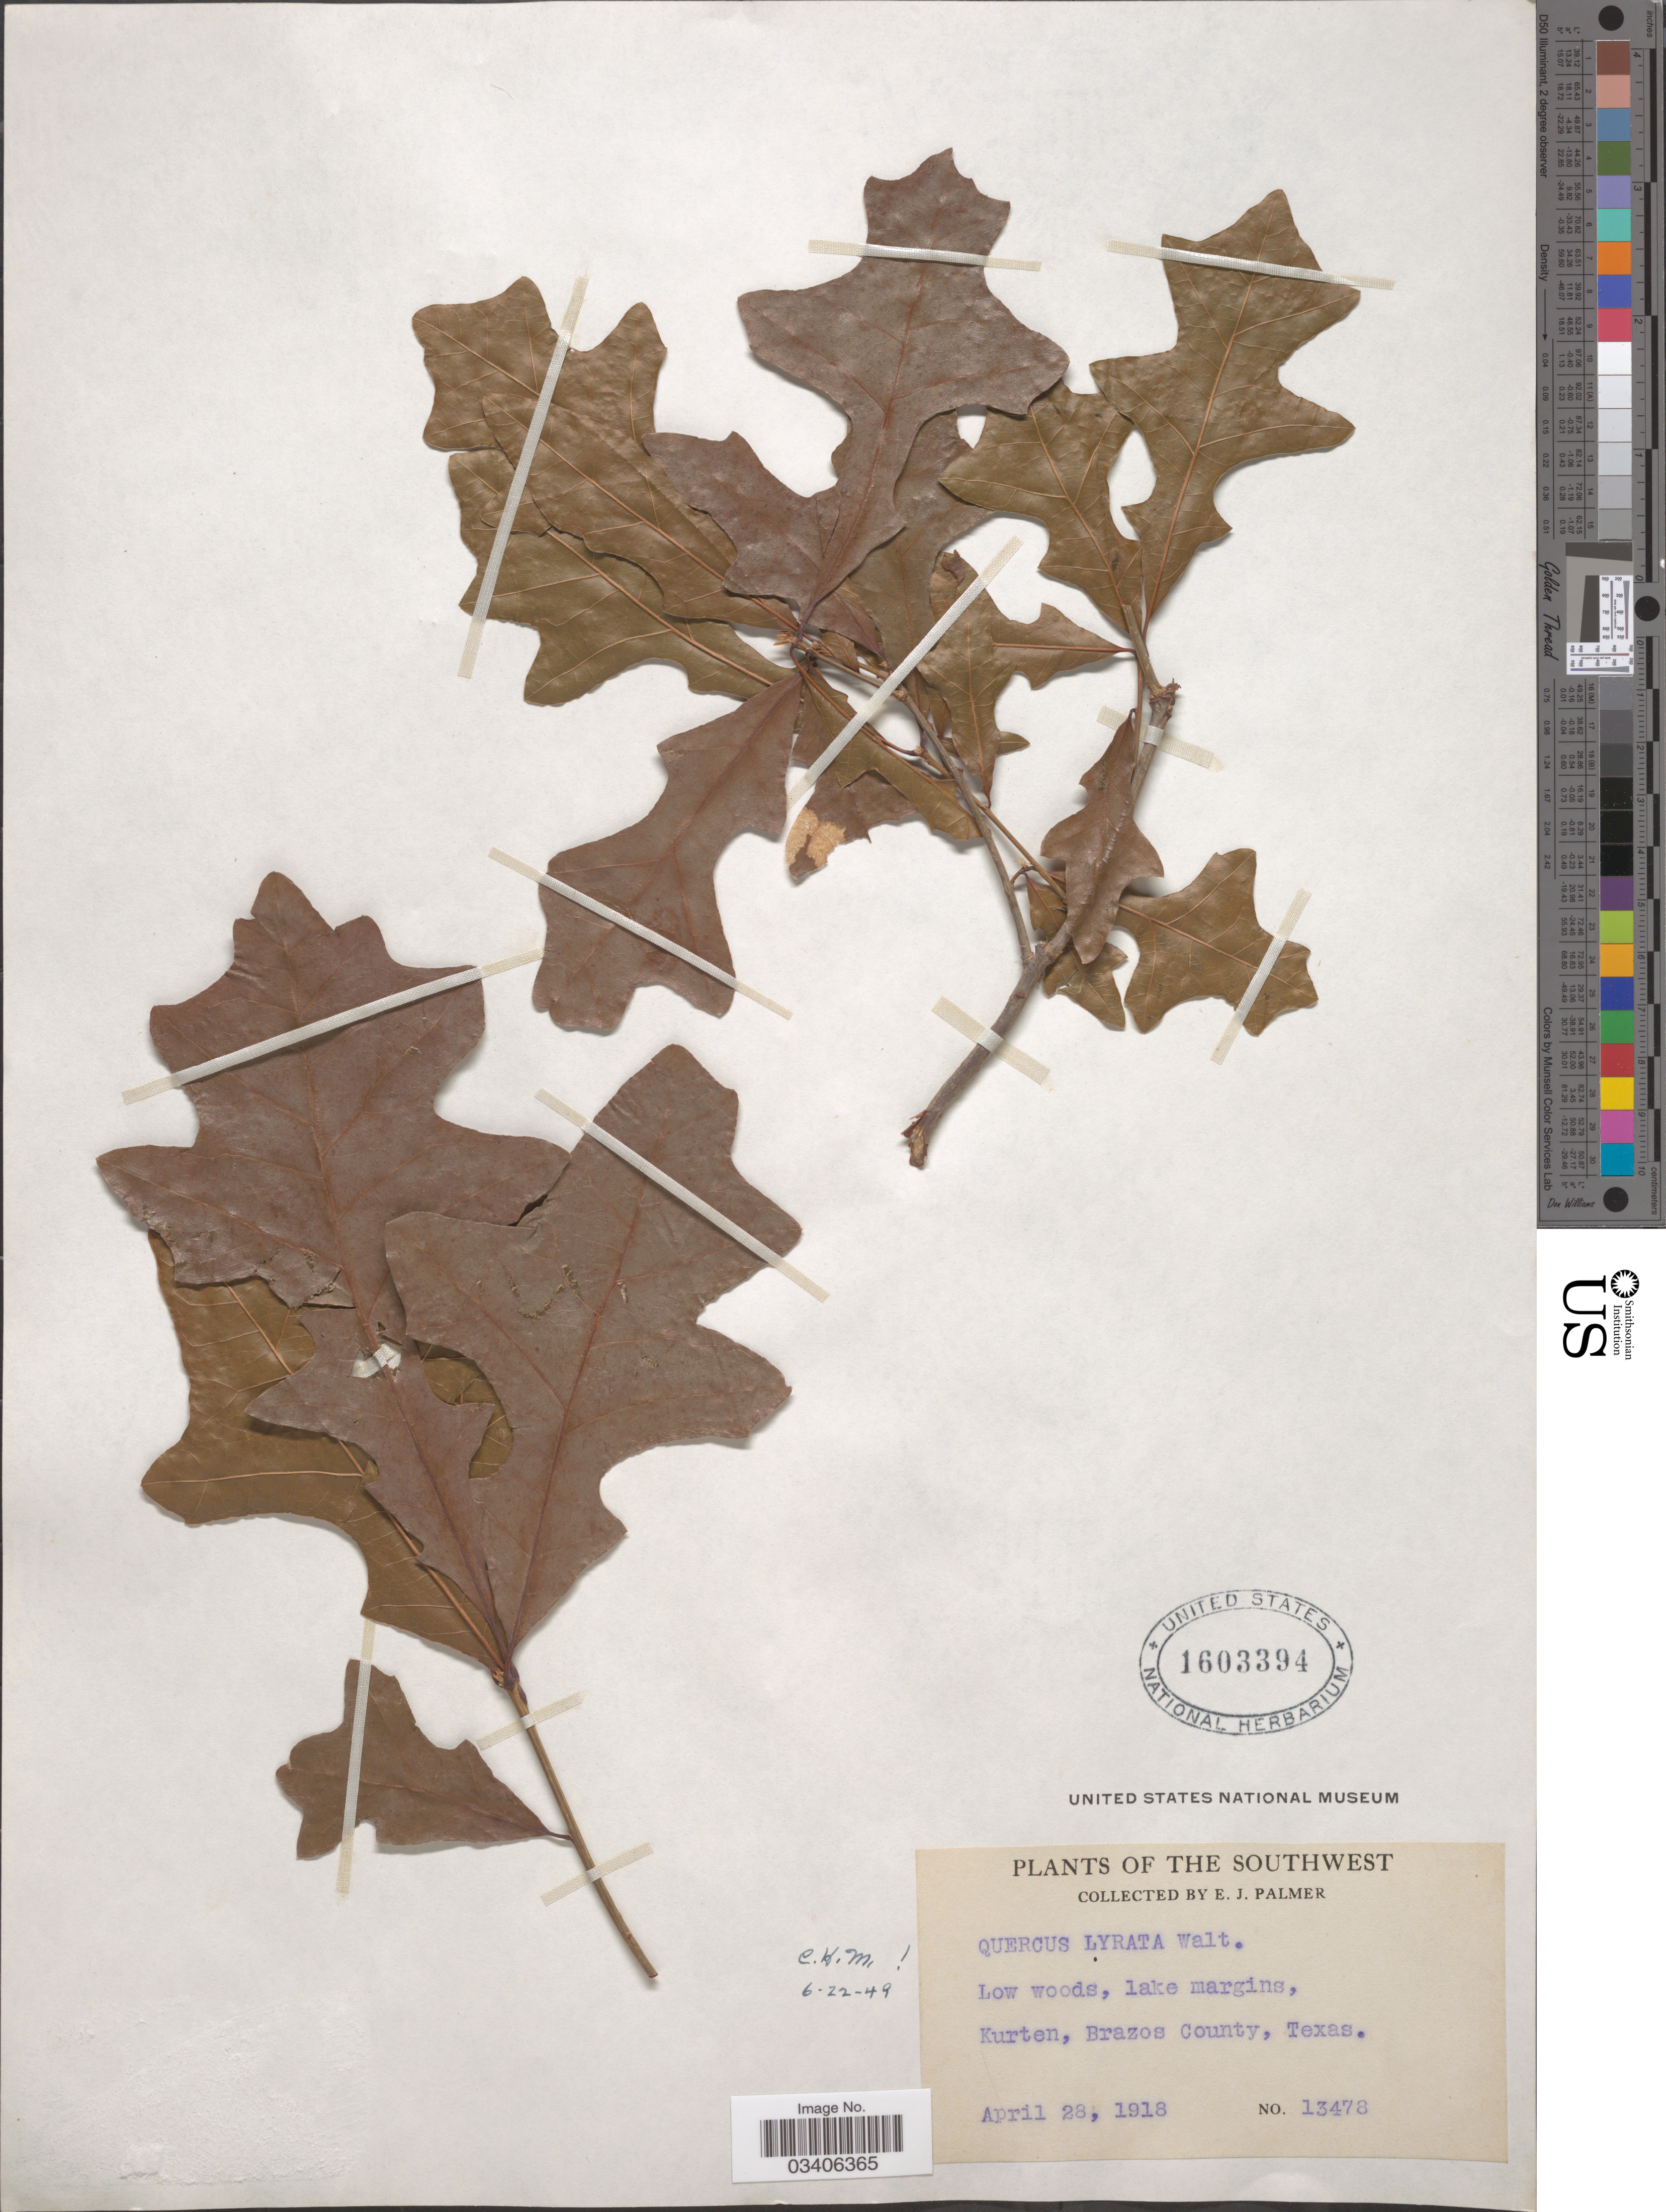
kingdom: Plantae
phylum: Tracheophyta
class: Magnoliopsida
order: Fagales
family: Fagaceae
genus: Quercus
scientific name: Quercus lyrata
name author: Walter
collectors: E. J. Palmer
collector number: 13478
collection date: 1918-04-28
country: United States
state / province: Texas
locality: The Southwest. Kurten. Brazos County.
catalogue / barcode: US 1603394